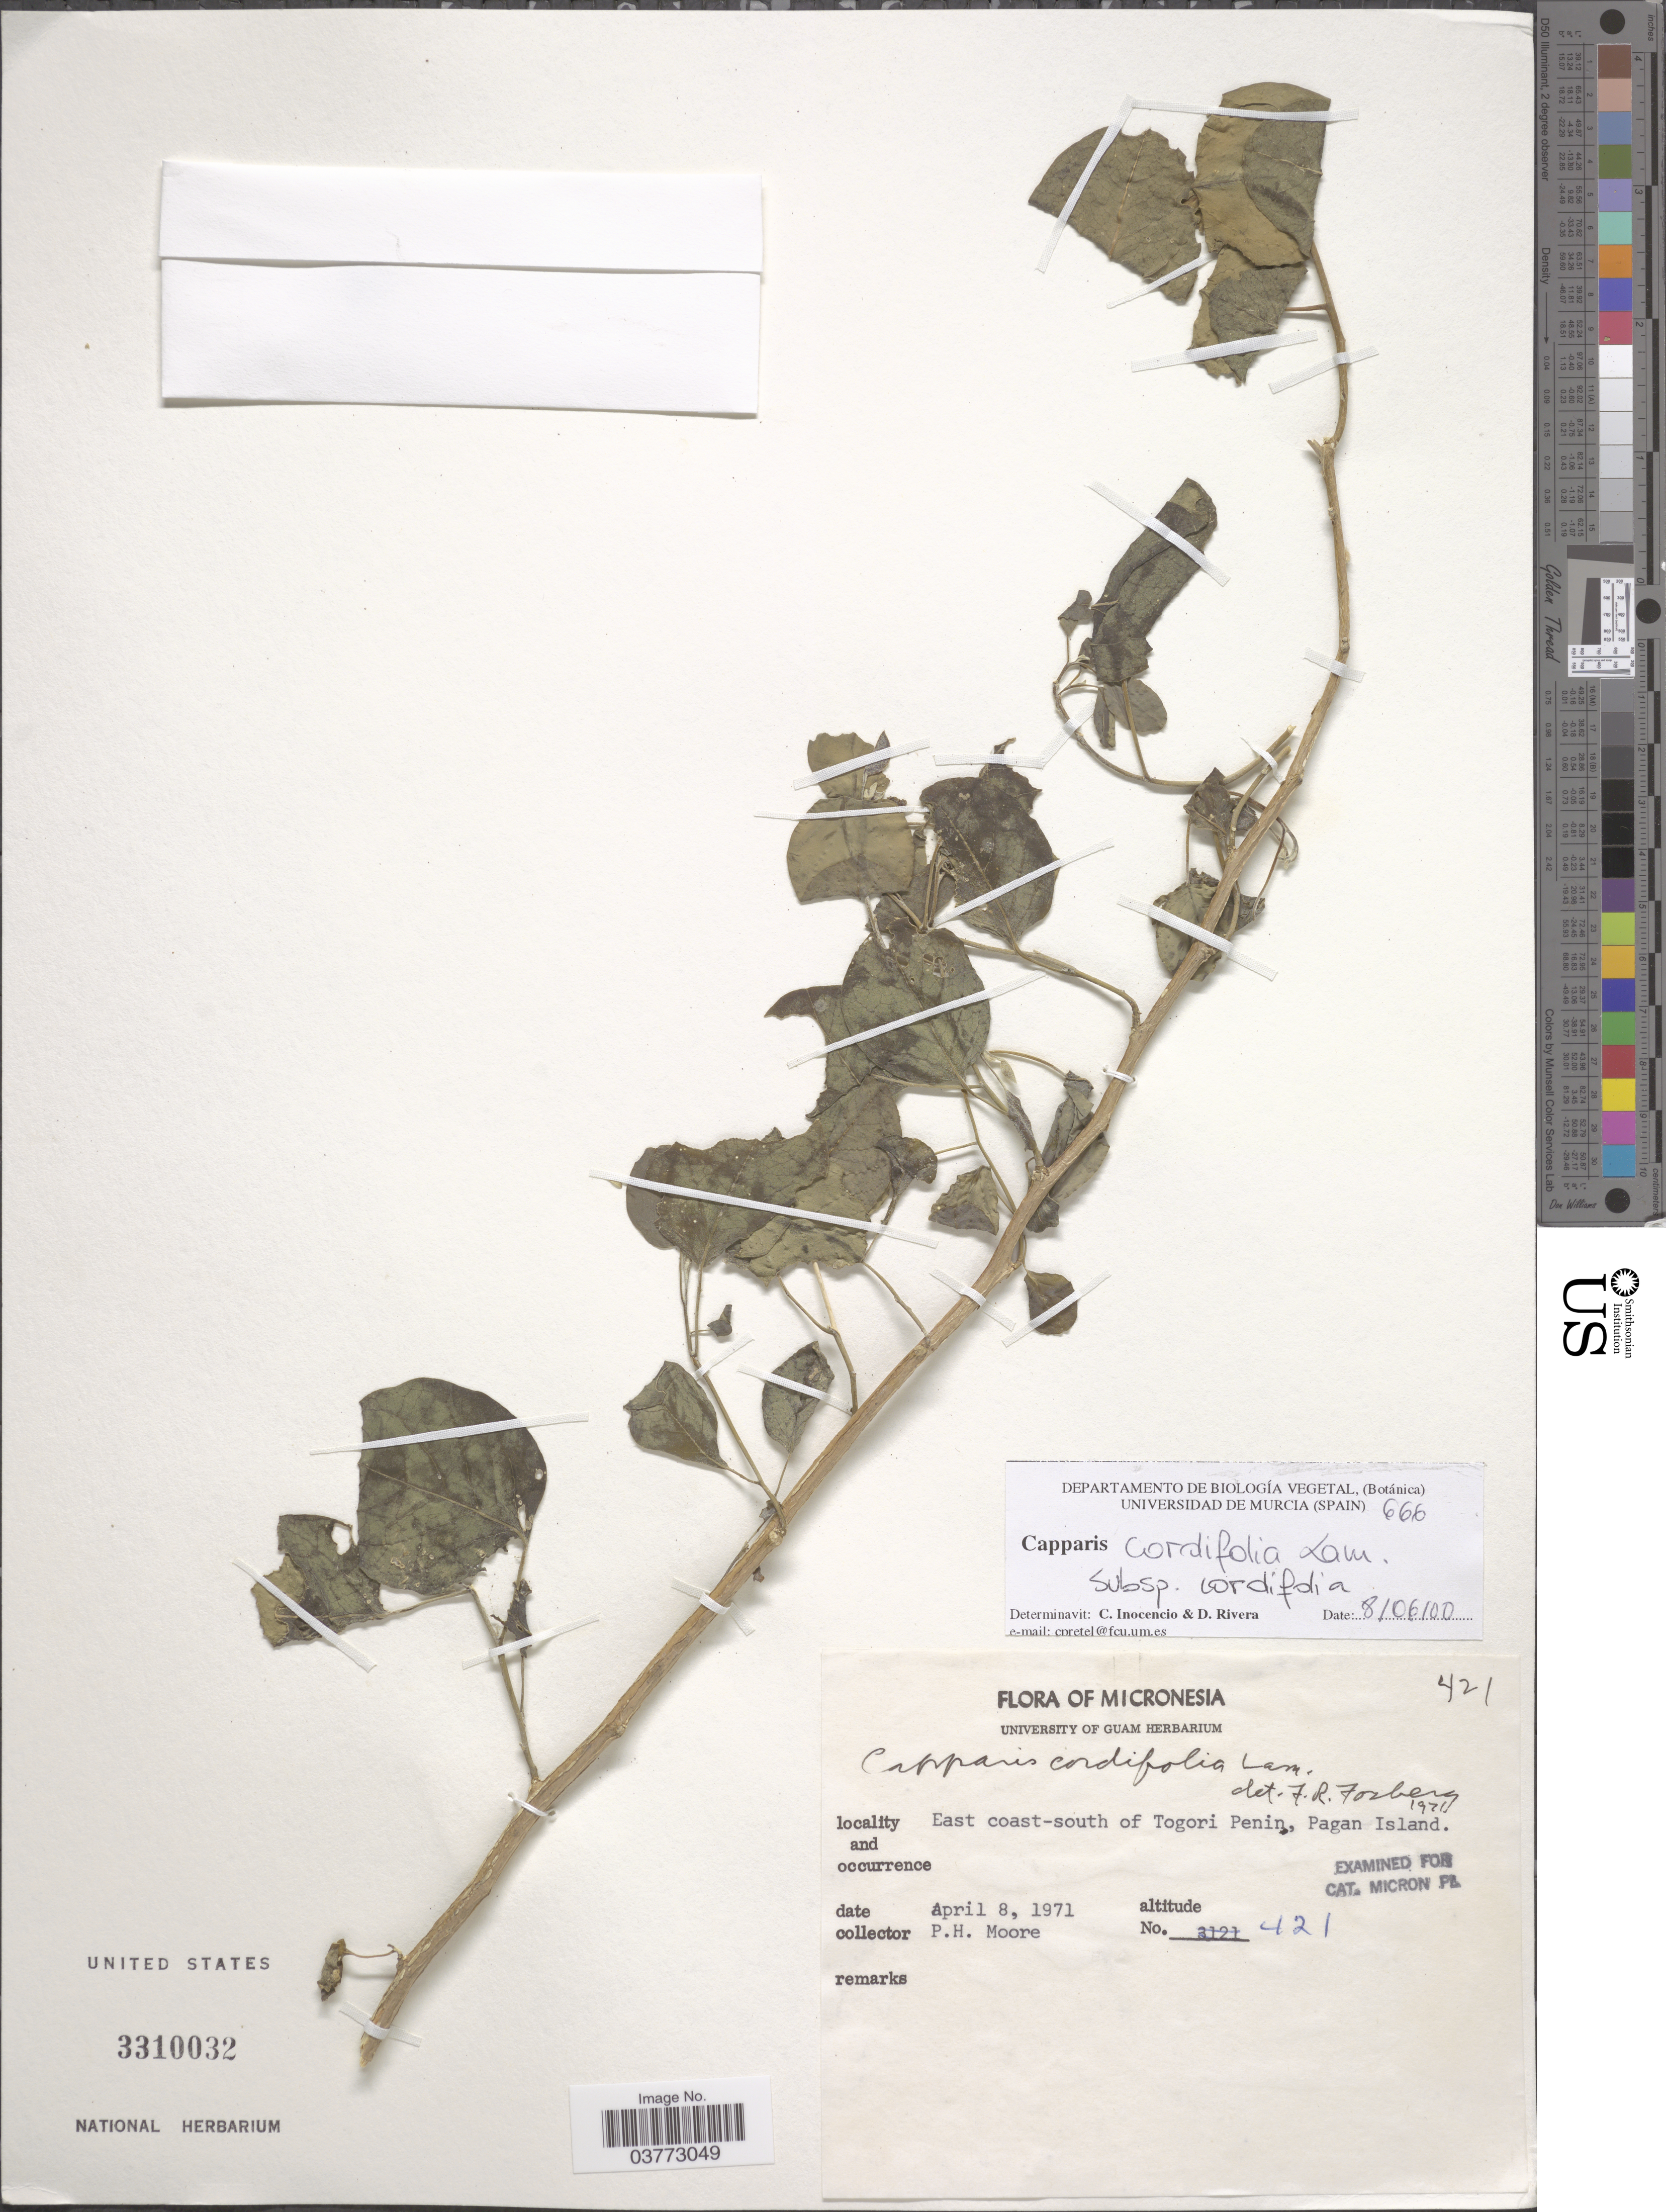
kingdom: Plantae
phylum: Tracheophyta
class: Magnoliopsida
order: Brassicales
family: Capparaceae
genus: Capparis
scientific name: Capparis spinosa subsp. cordifolia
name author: (Lam.) Fici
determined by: Wagner, W. L., (BOT), Smithsonian Institution - National Museum of Natural History (UNITED STATES)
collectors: P. H. Moore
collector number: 421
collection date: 1971-04-08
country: Northern Mariana Islands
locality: Micronesia. East coast-south of Togori Penin., Pagan Island.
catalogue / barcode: US 3310032